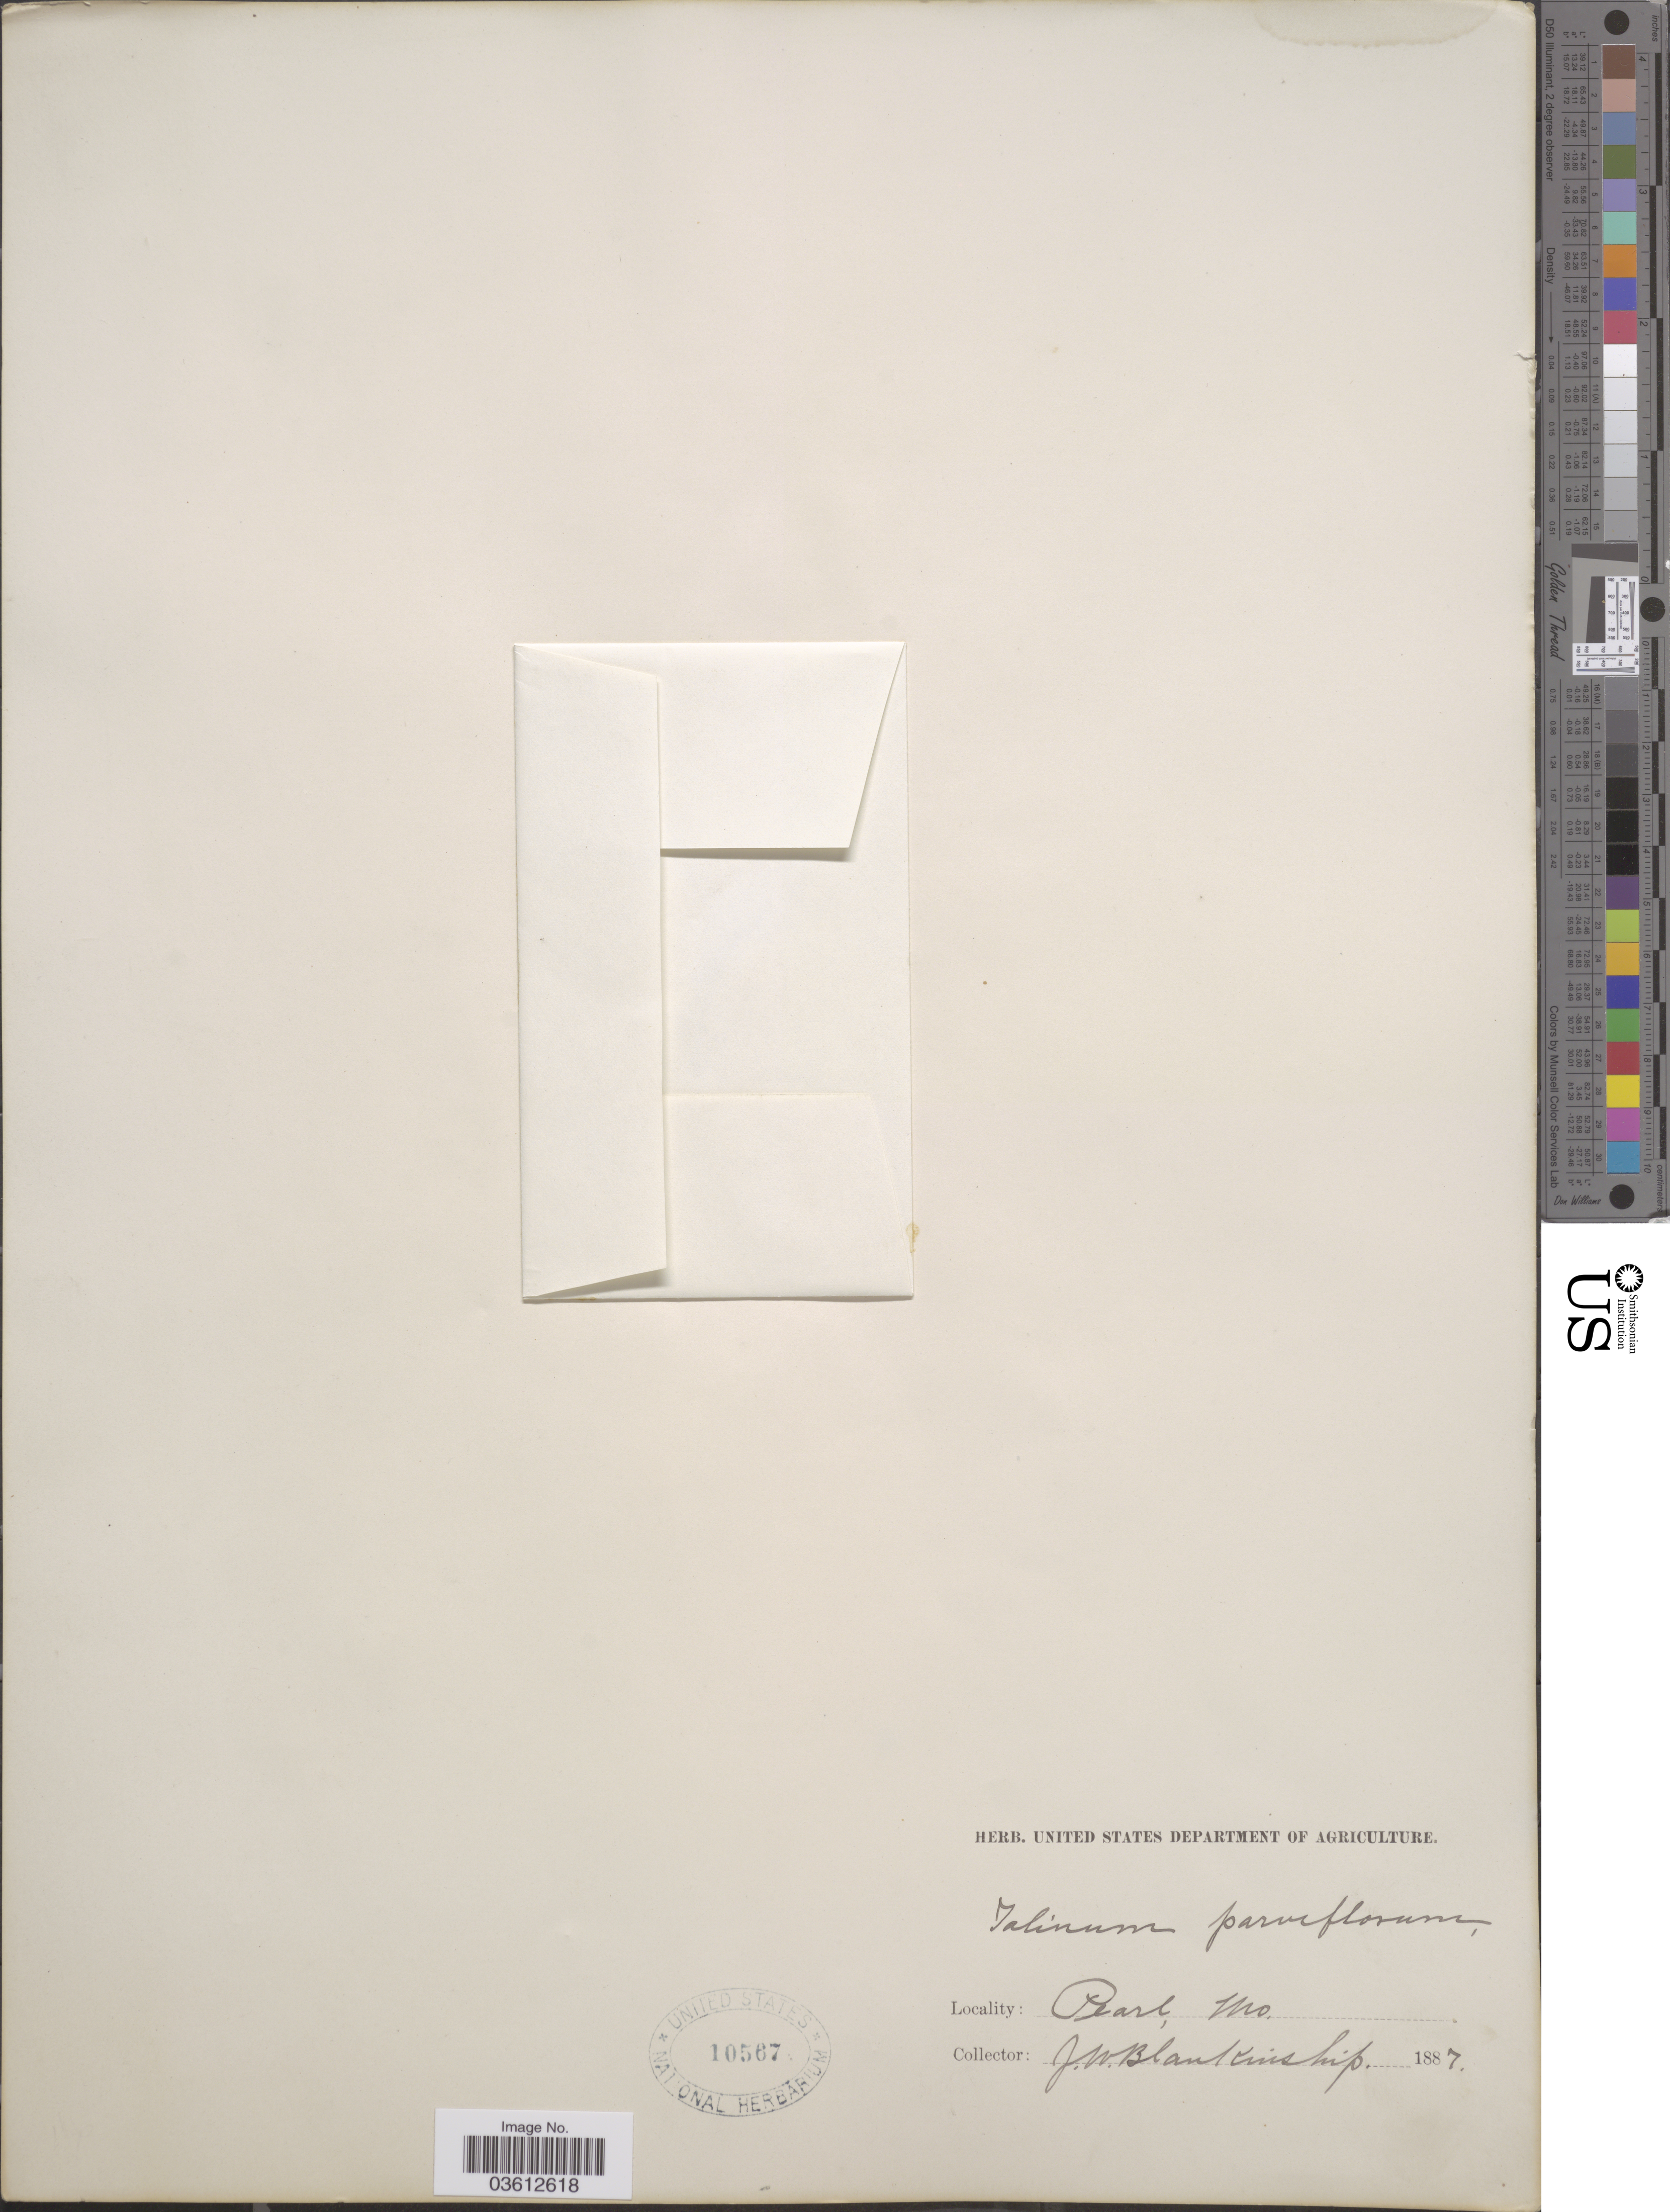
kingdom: Plantae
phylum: Tracheophyta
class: Magnoliopsida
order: Caryophyllales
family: Talinaceae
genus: Talinum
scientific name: Talinum parviflorum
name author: Nutt.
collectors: J. W. Blankinship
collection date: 1887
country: United States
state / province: Missouri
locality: Pearl.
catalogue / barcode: US 10567